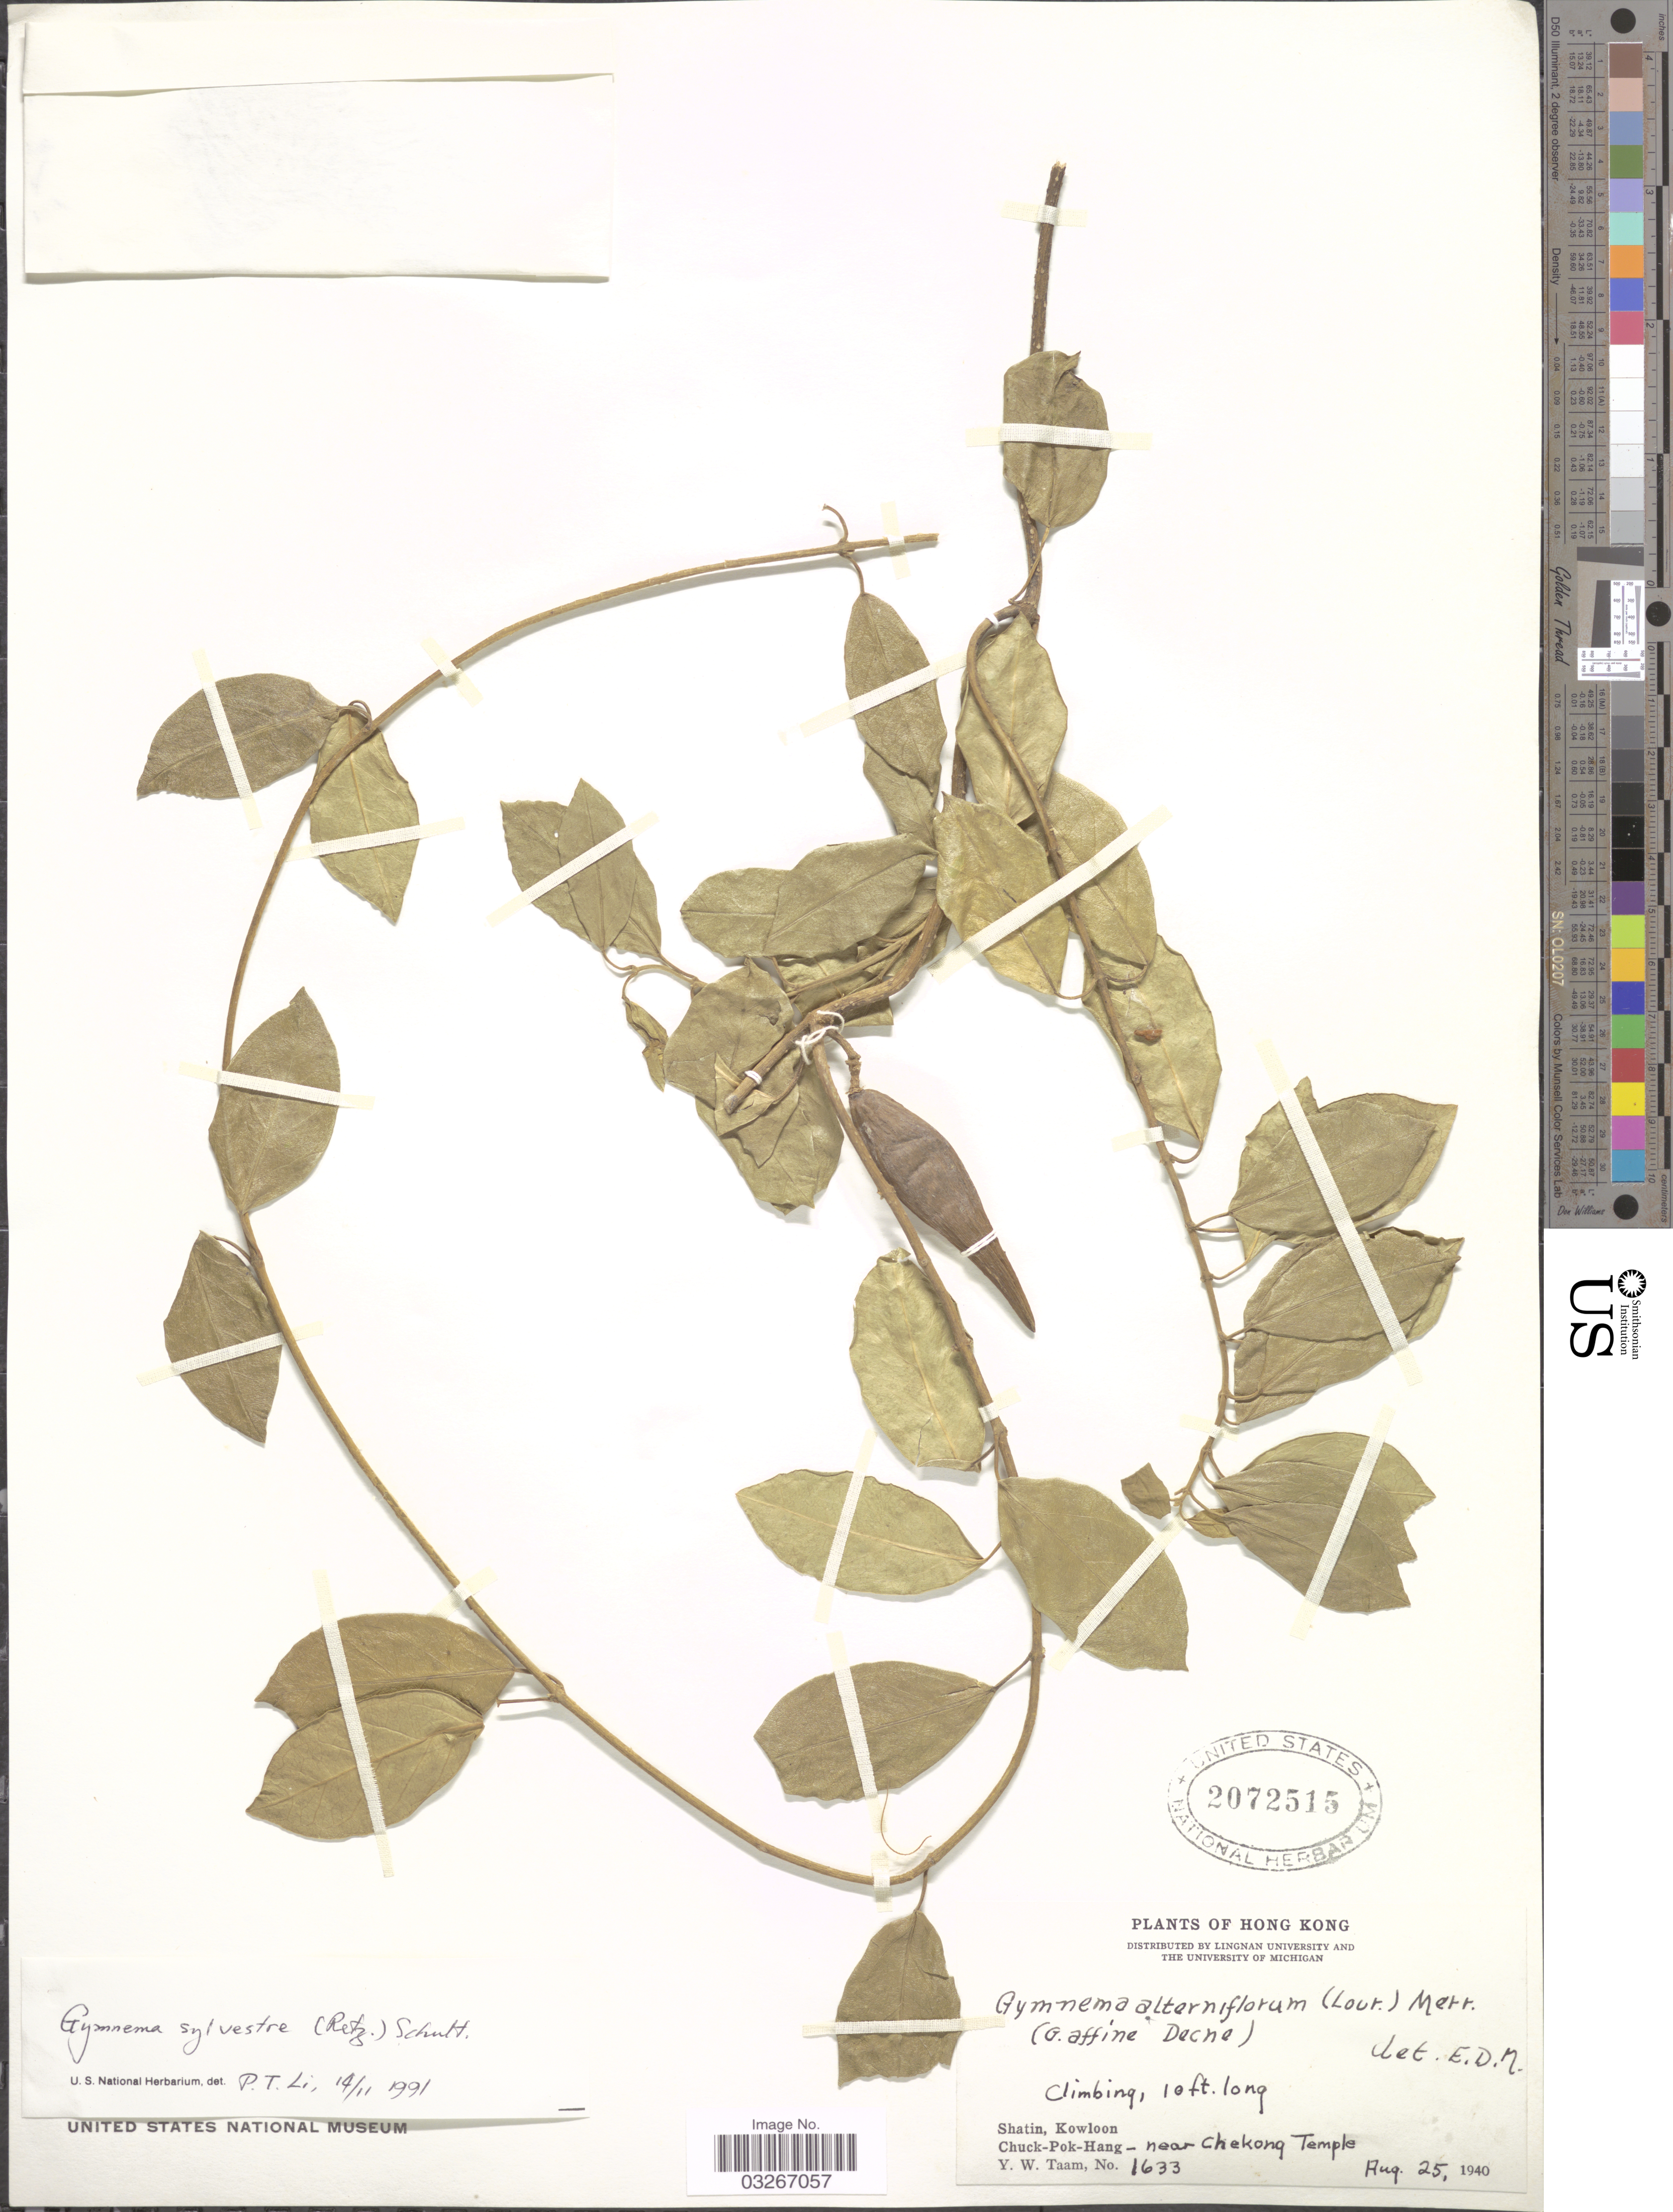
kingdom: Plantae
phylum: Tracheophyta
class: Magnoliopsida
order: Gentianales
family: Apocynaceae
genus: Gymnema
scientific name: Gymnema sylvestre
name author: (Retz.) R. Br. ex Schult. in Roem. & Schult.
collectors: Y. W. Taam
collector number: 1633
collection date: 1940-08-25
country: China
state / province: Hong Kong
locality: Shatin, Kowloon. Chuck-Pok-Hang-near Chekong Temple.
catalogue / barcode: US 2072515